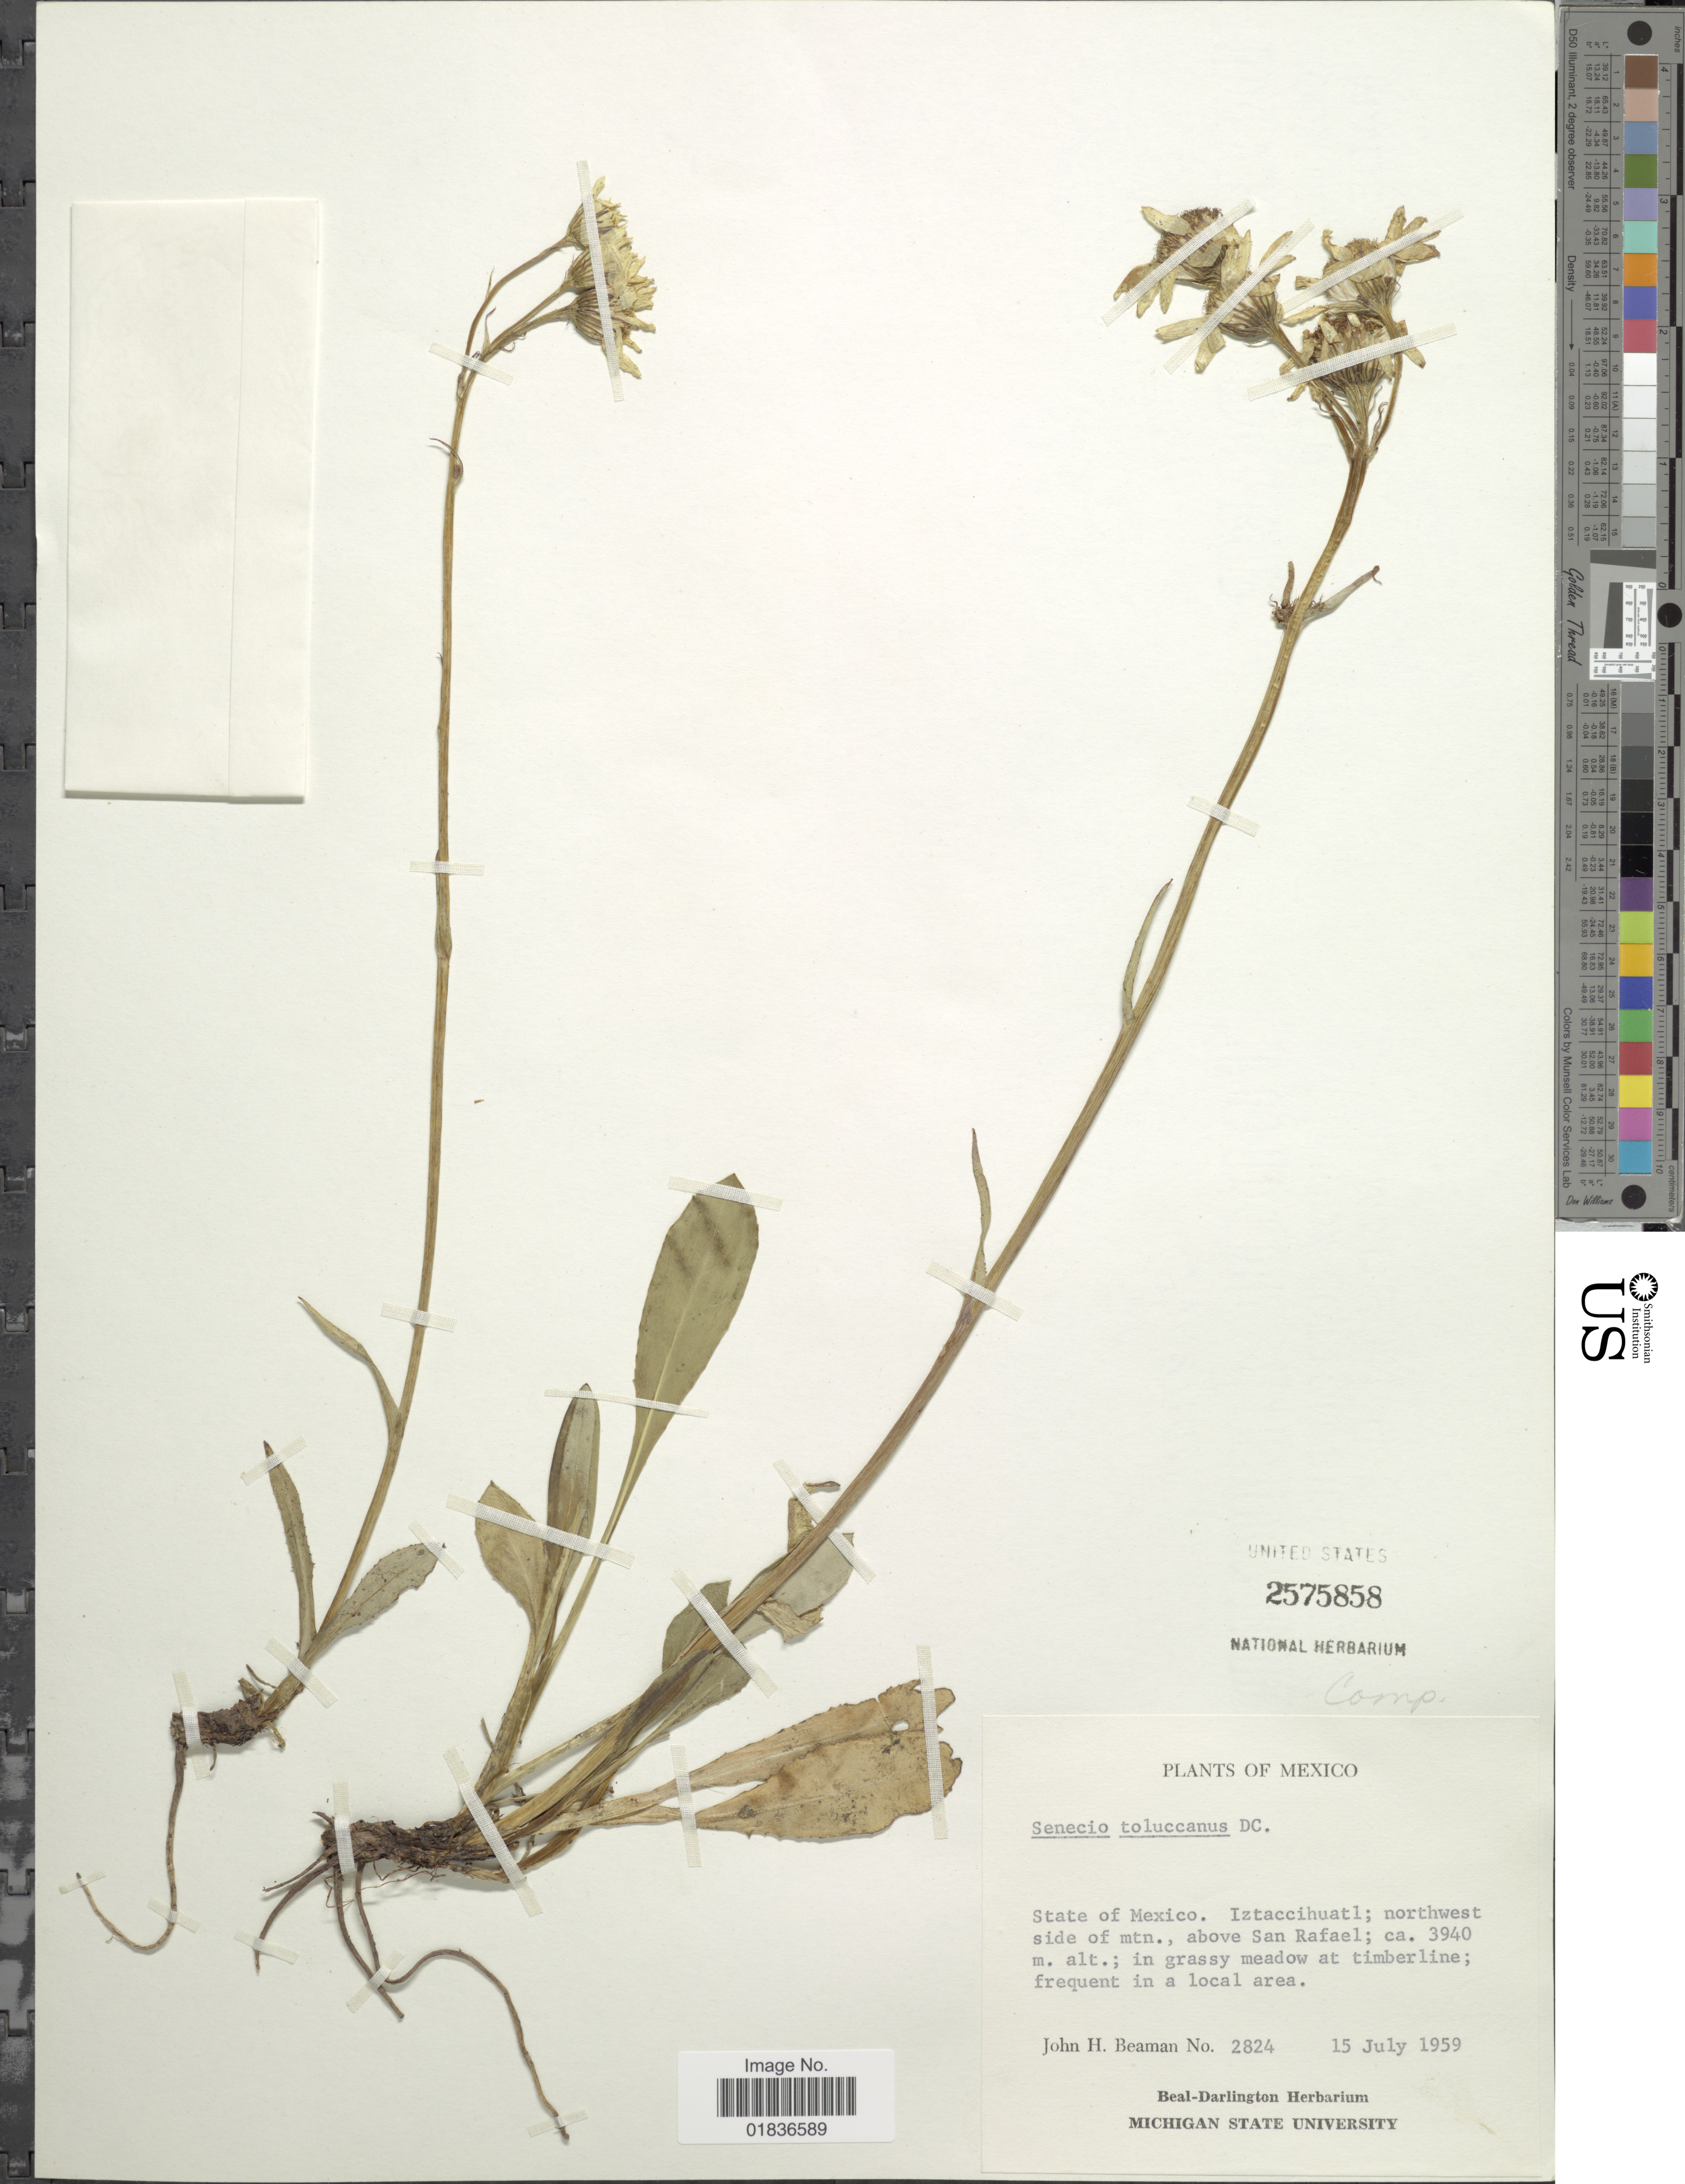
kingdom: Plantae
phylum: Tracheophyta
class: Magnoliopsida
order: Asterales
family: Asteraceae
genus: Senecio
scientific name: Senecio toluccanus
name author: DC.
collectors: J. H. Beaman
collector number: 2824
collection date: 1959-07-15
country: Mexico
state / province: México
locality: Iztaccihuatl; northwest side of mtn., above San Rafael.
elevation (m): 3940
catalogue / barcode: US 2575858